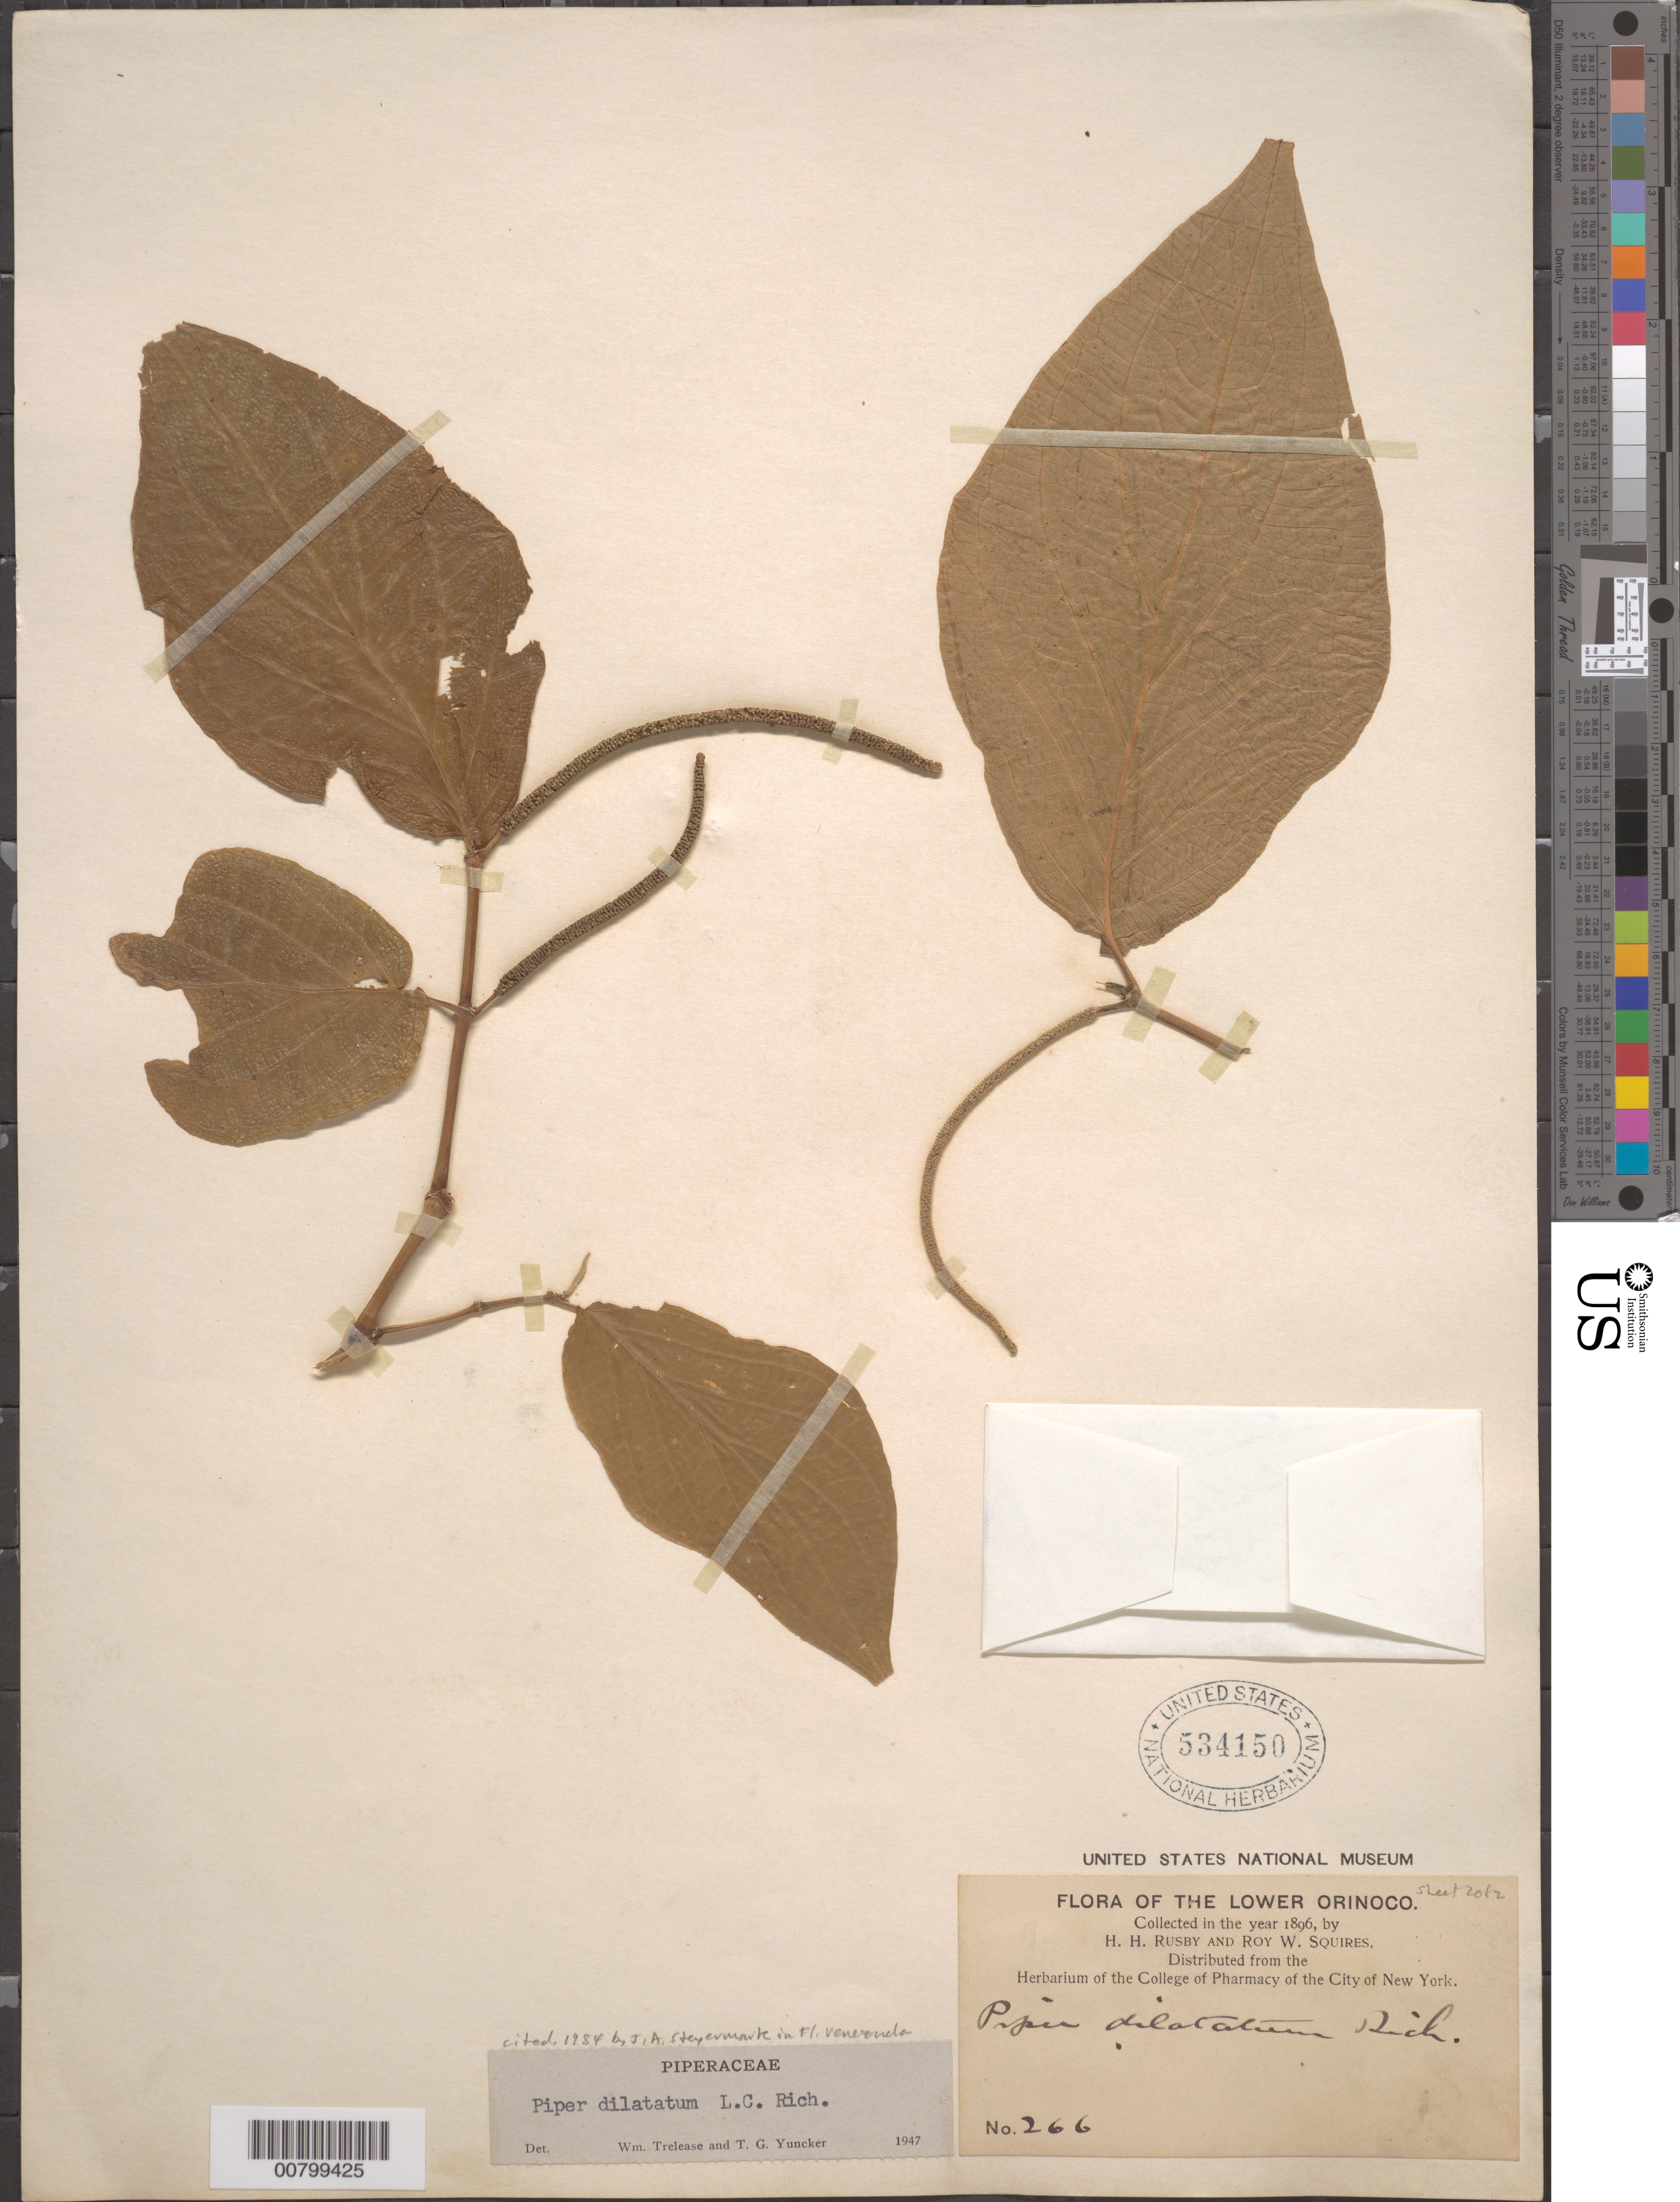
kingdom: Plantae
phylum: Tracheophyta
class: Magnoliopsida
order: Piperales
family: Piperaceae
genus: Piper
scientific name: Piper dilatatum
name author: Rich.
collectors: H. H. Rusby & R. Squires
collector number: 266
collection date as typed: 1896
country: Venezuela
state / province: Delta Amacuro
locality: Lower Orinoco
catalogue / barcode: US 534150